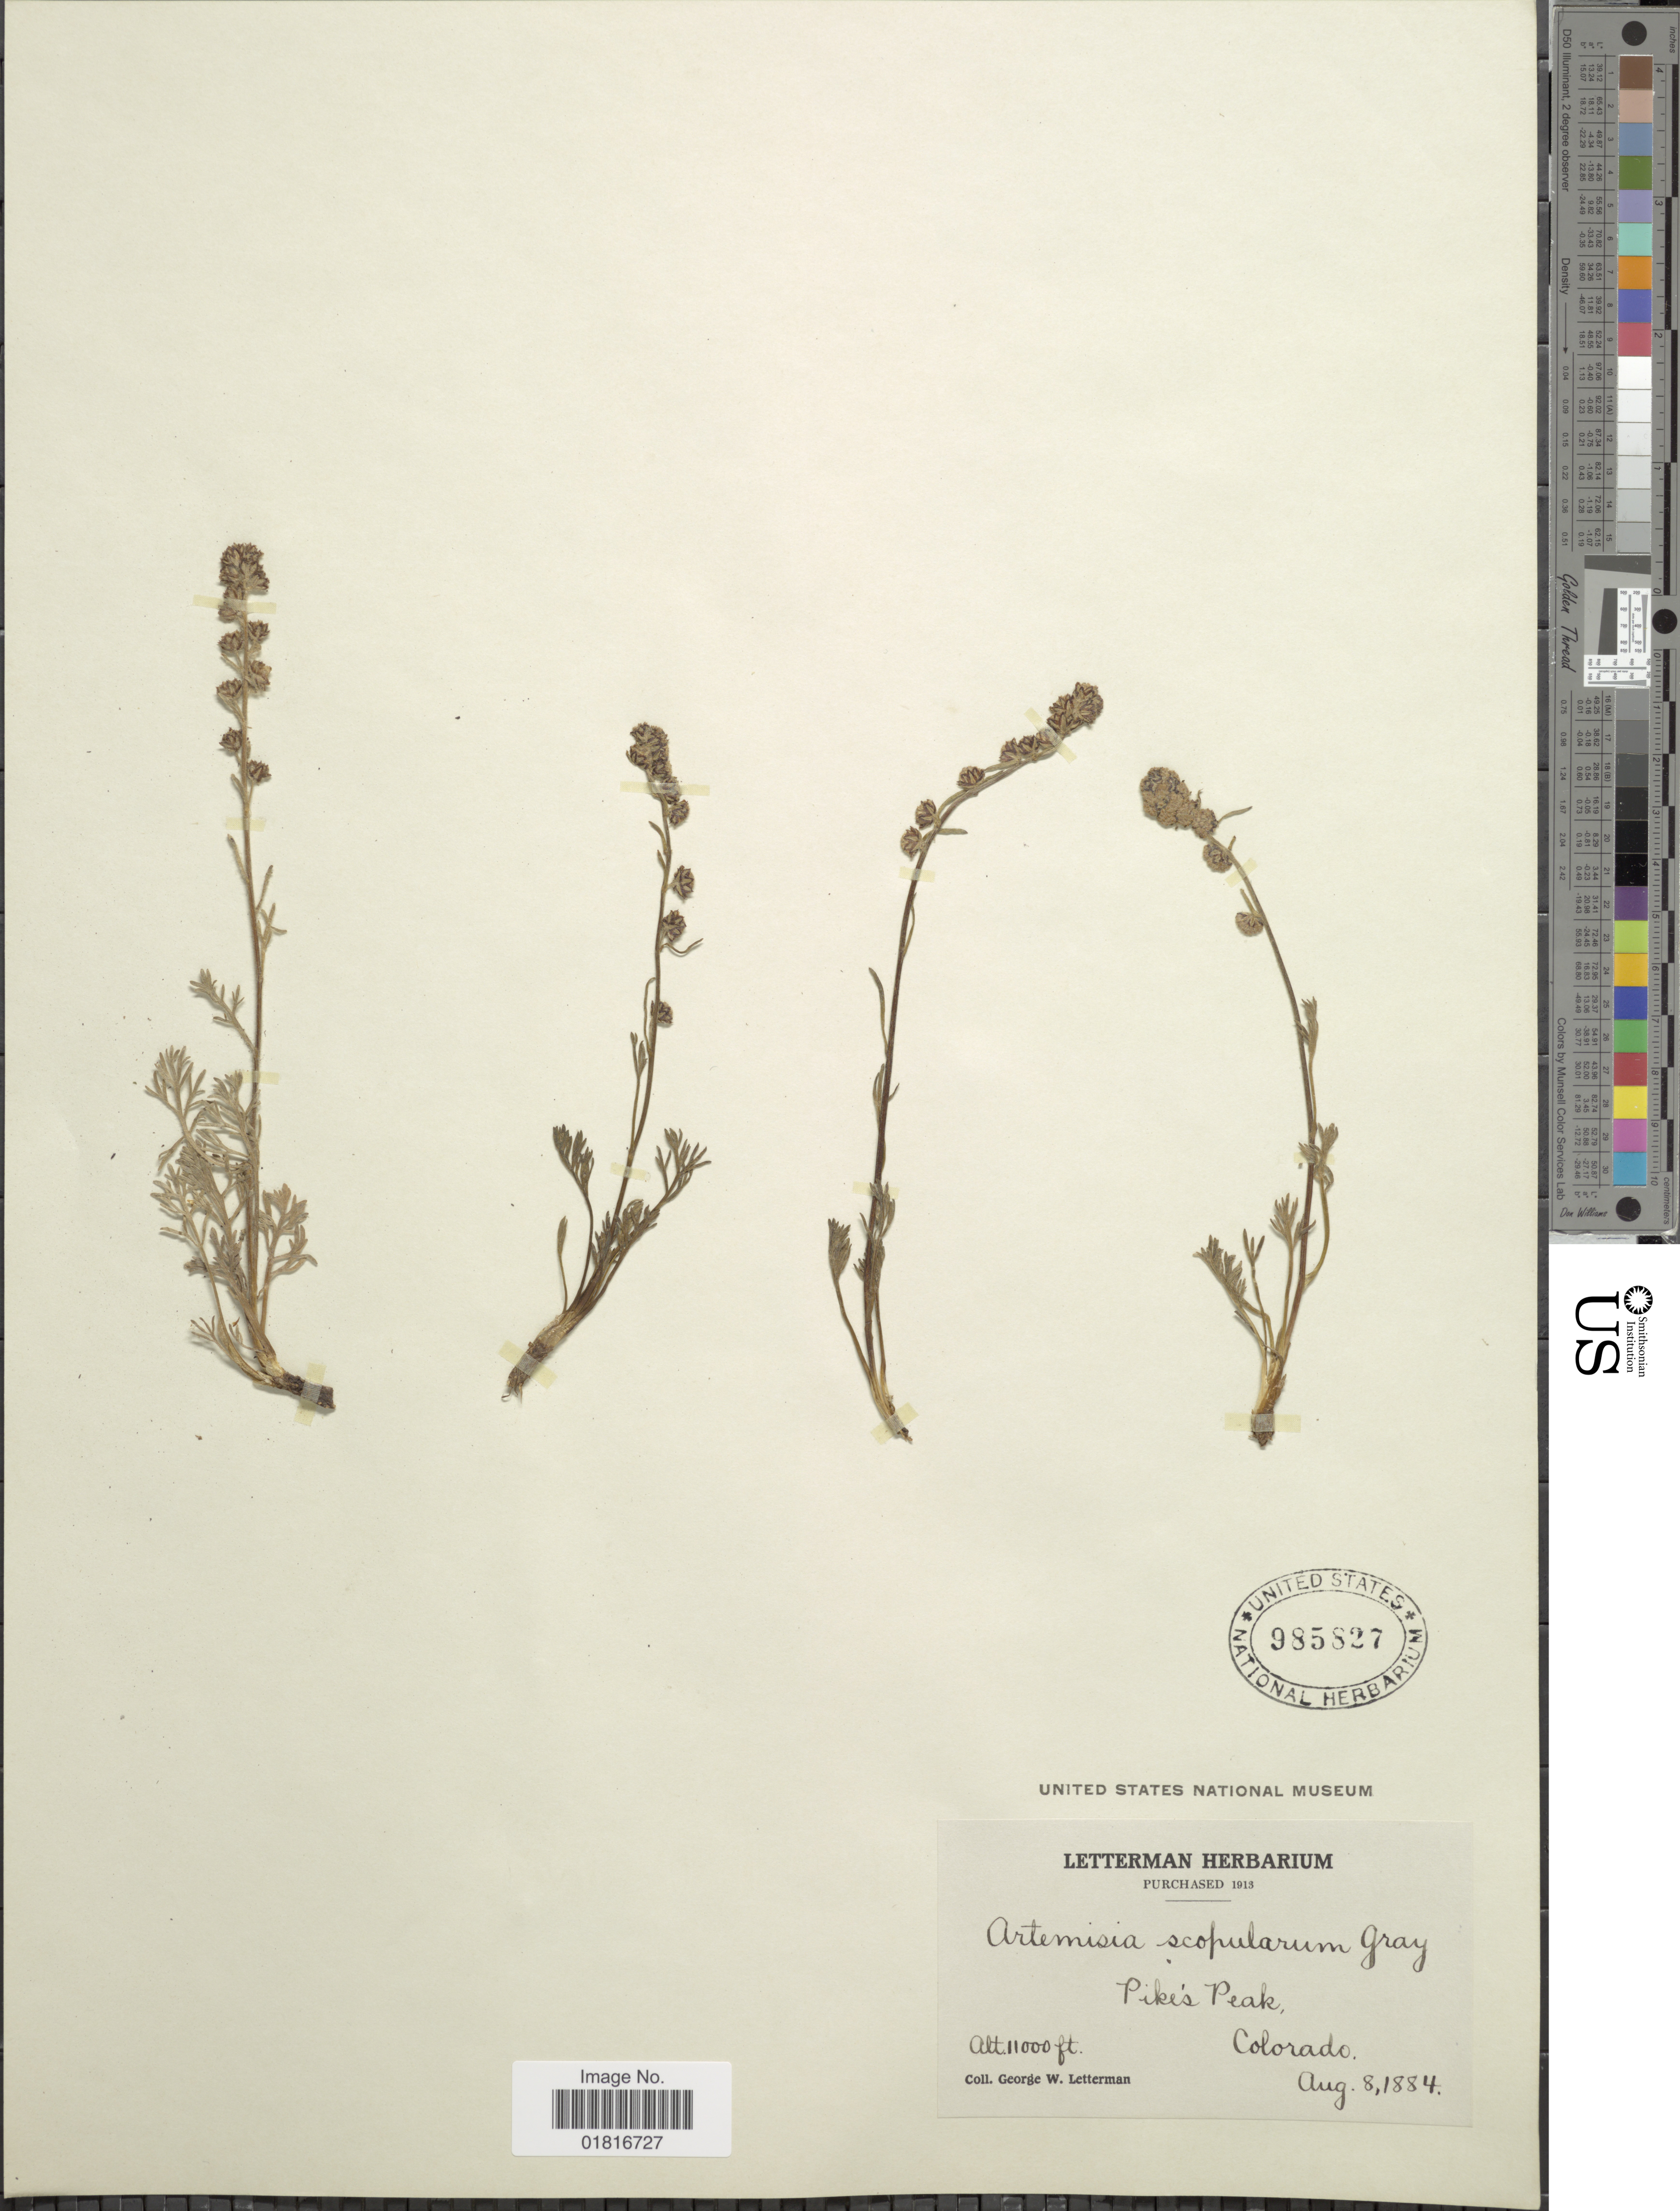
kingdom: Plantae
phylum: Tracheophyta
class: Magnoliopsida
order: Asterales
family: Asteraceae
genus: Artemisia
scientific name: Artemisia scopulorum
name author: A. Gray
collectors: G. W. Letterman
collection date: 1884-08-08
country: United States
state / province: Colorado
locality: Pikes Peak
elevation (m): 3353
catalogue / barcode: US 985827